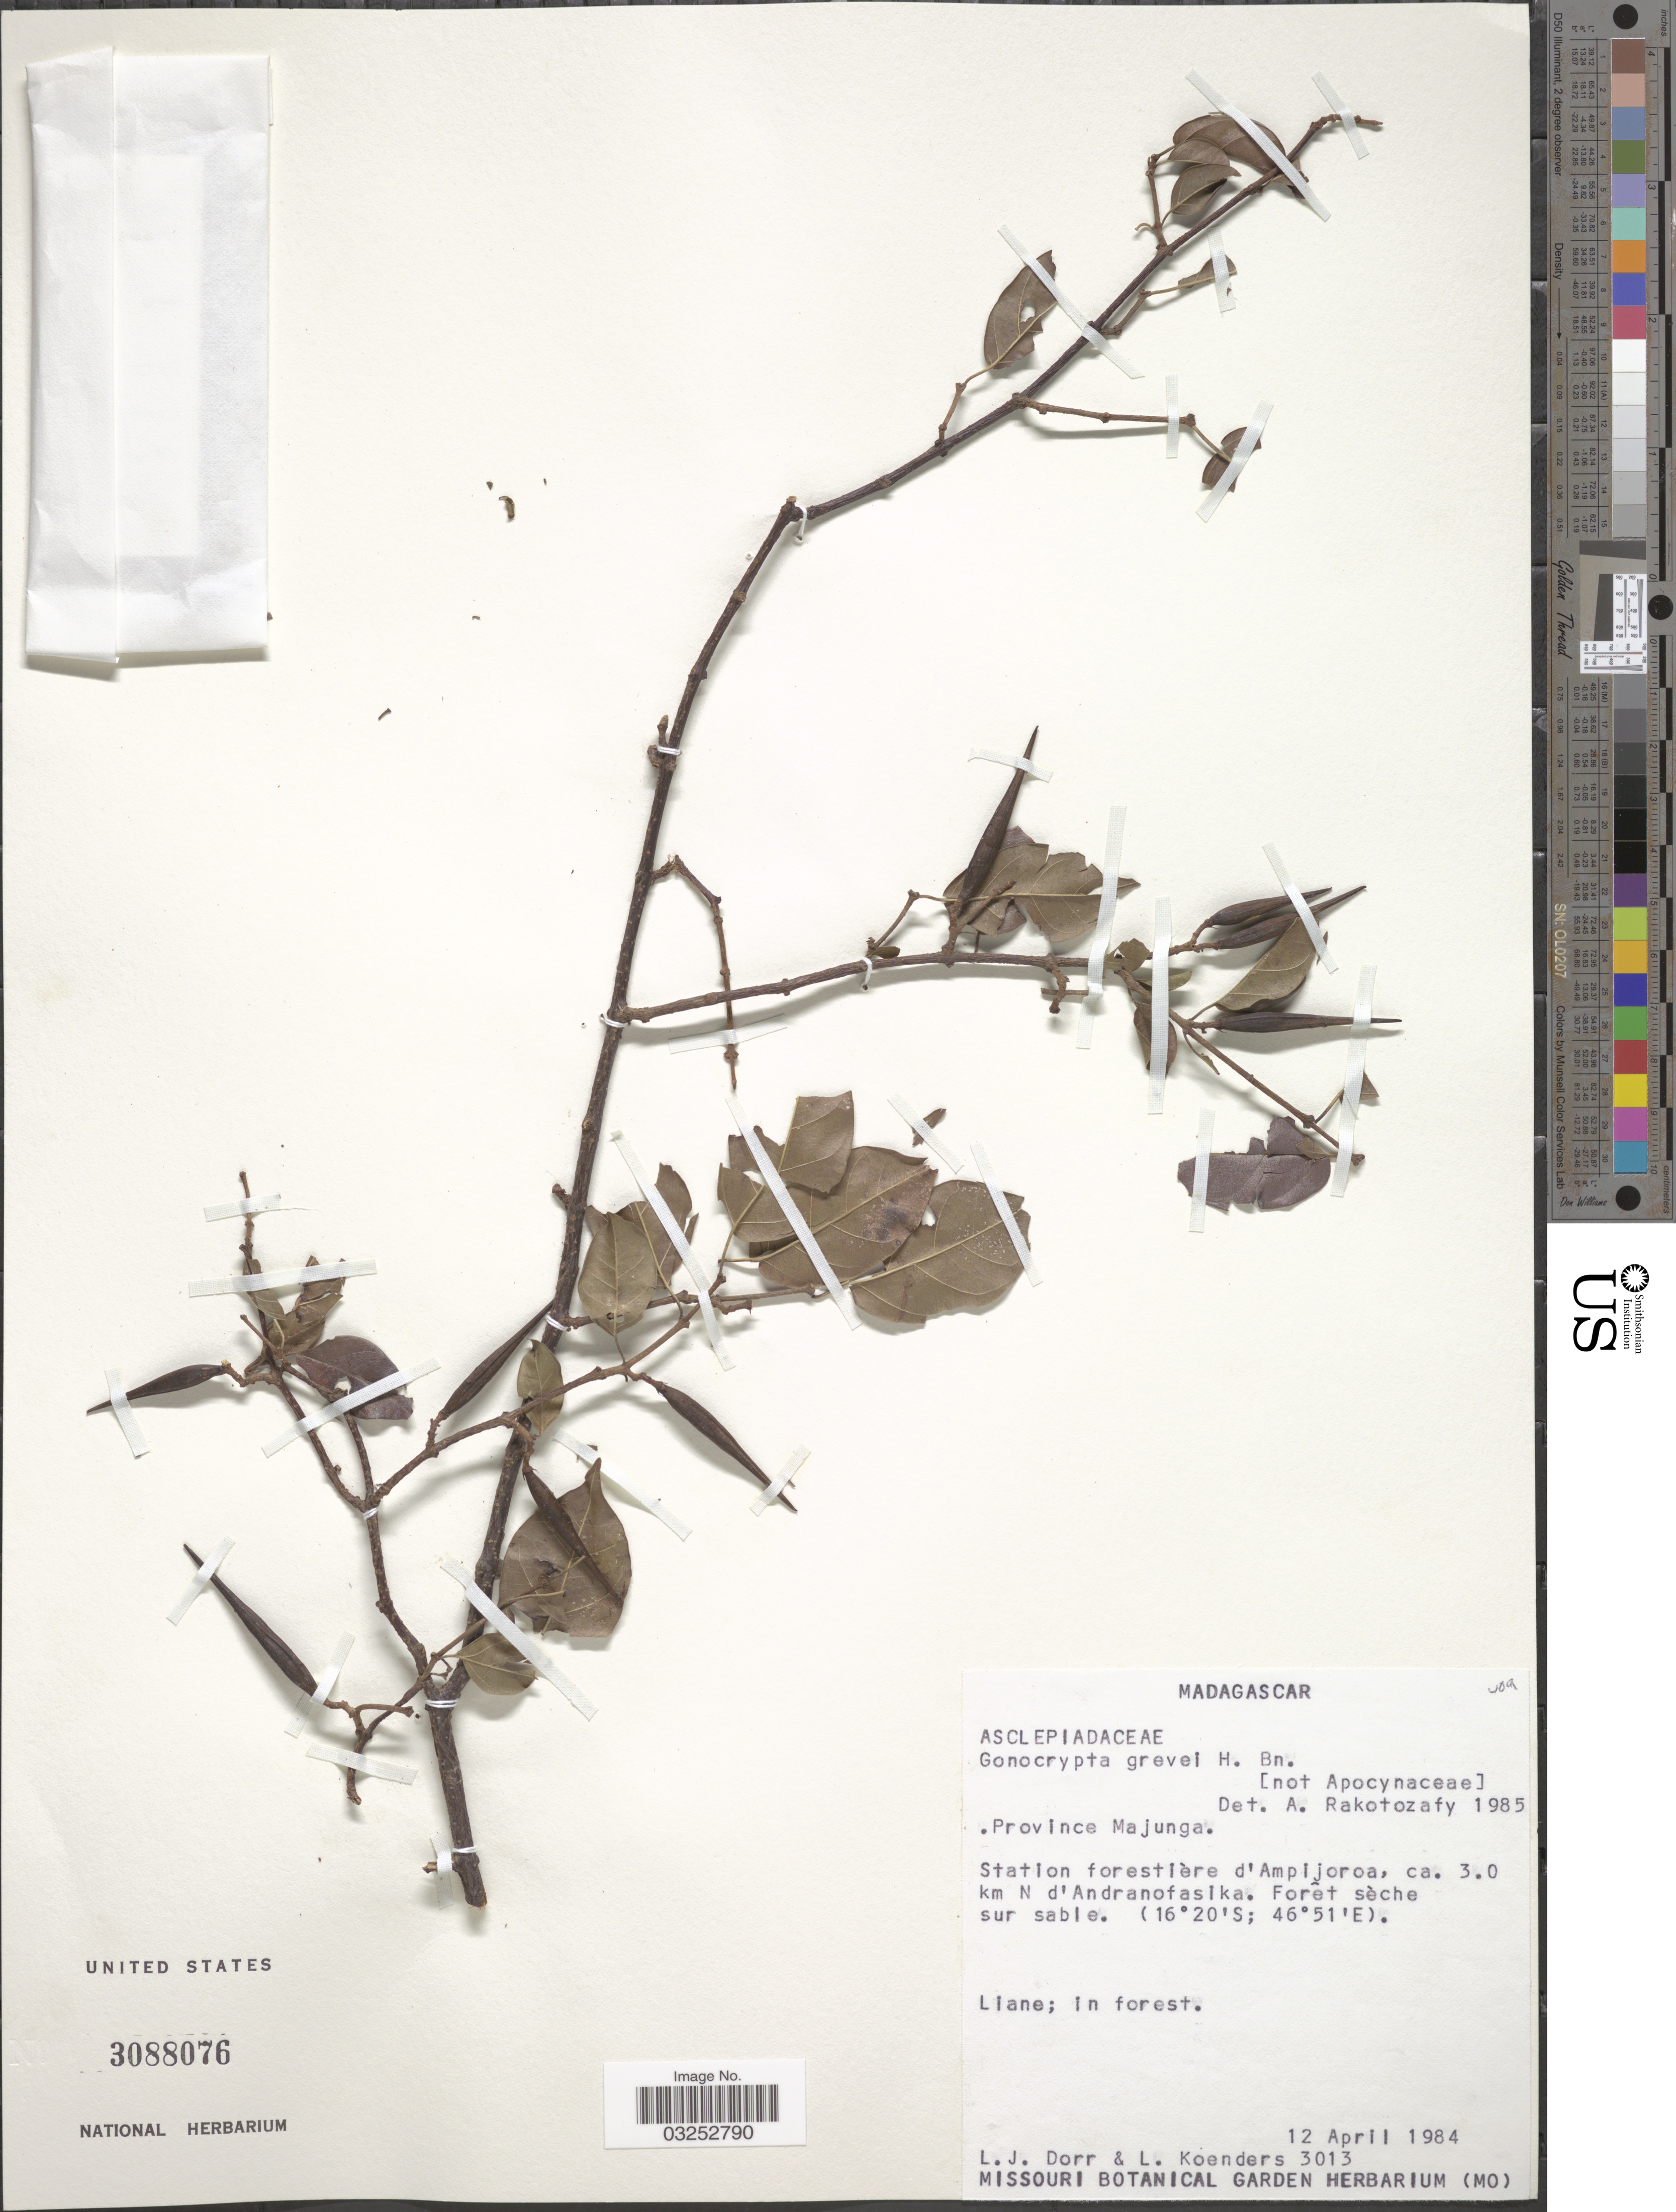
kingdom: Plantae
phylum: Tracheophyta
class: Magnoliopsida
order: Gentianales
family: Apocynaceae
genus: Gonocrypta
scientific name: Gonocrypta grevei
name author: (Baill.) Constantin & Gallaud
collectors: L. J. Dorr & L. Koenders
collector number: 3013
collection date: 1984-04-12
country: Madagascar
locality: Province Majunga, Station forestière d'Ampijoroa, ca. 3.0 km N d'Andranofasika.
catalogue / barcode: US 3088076